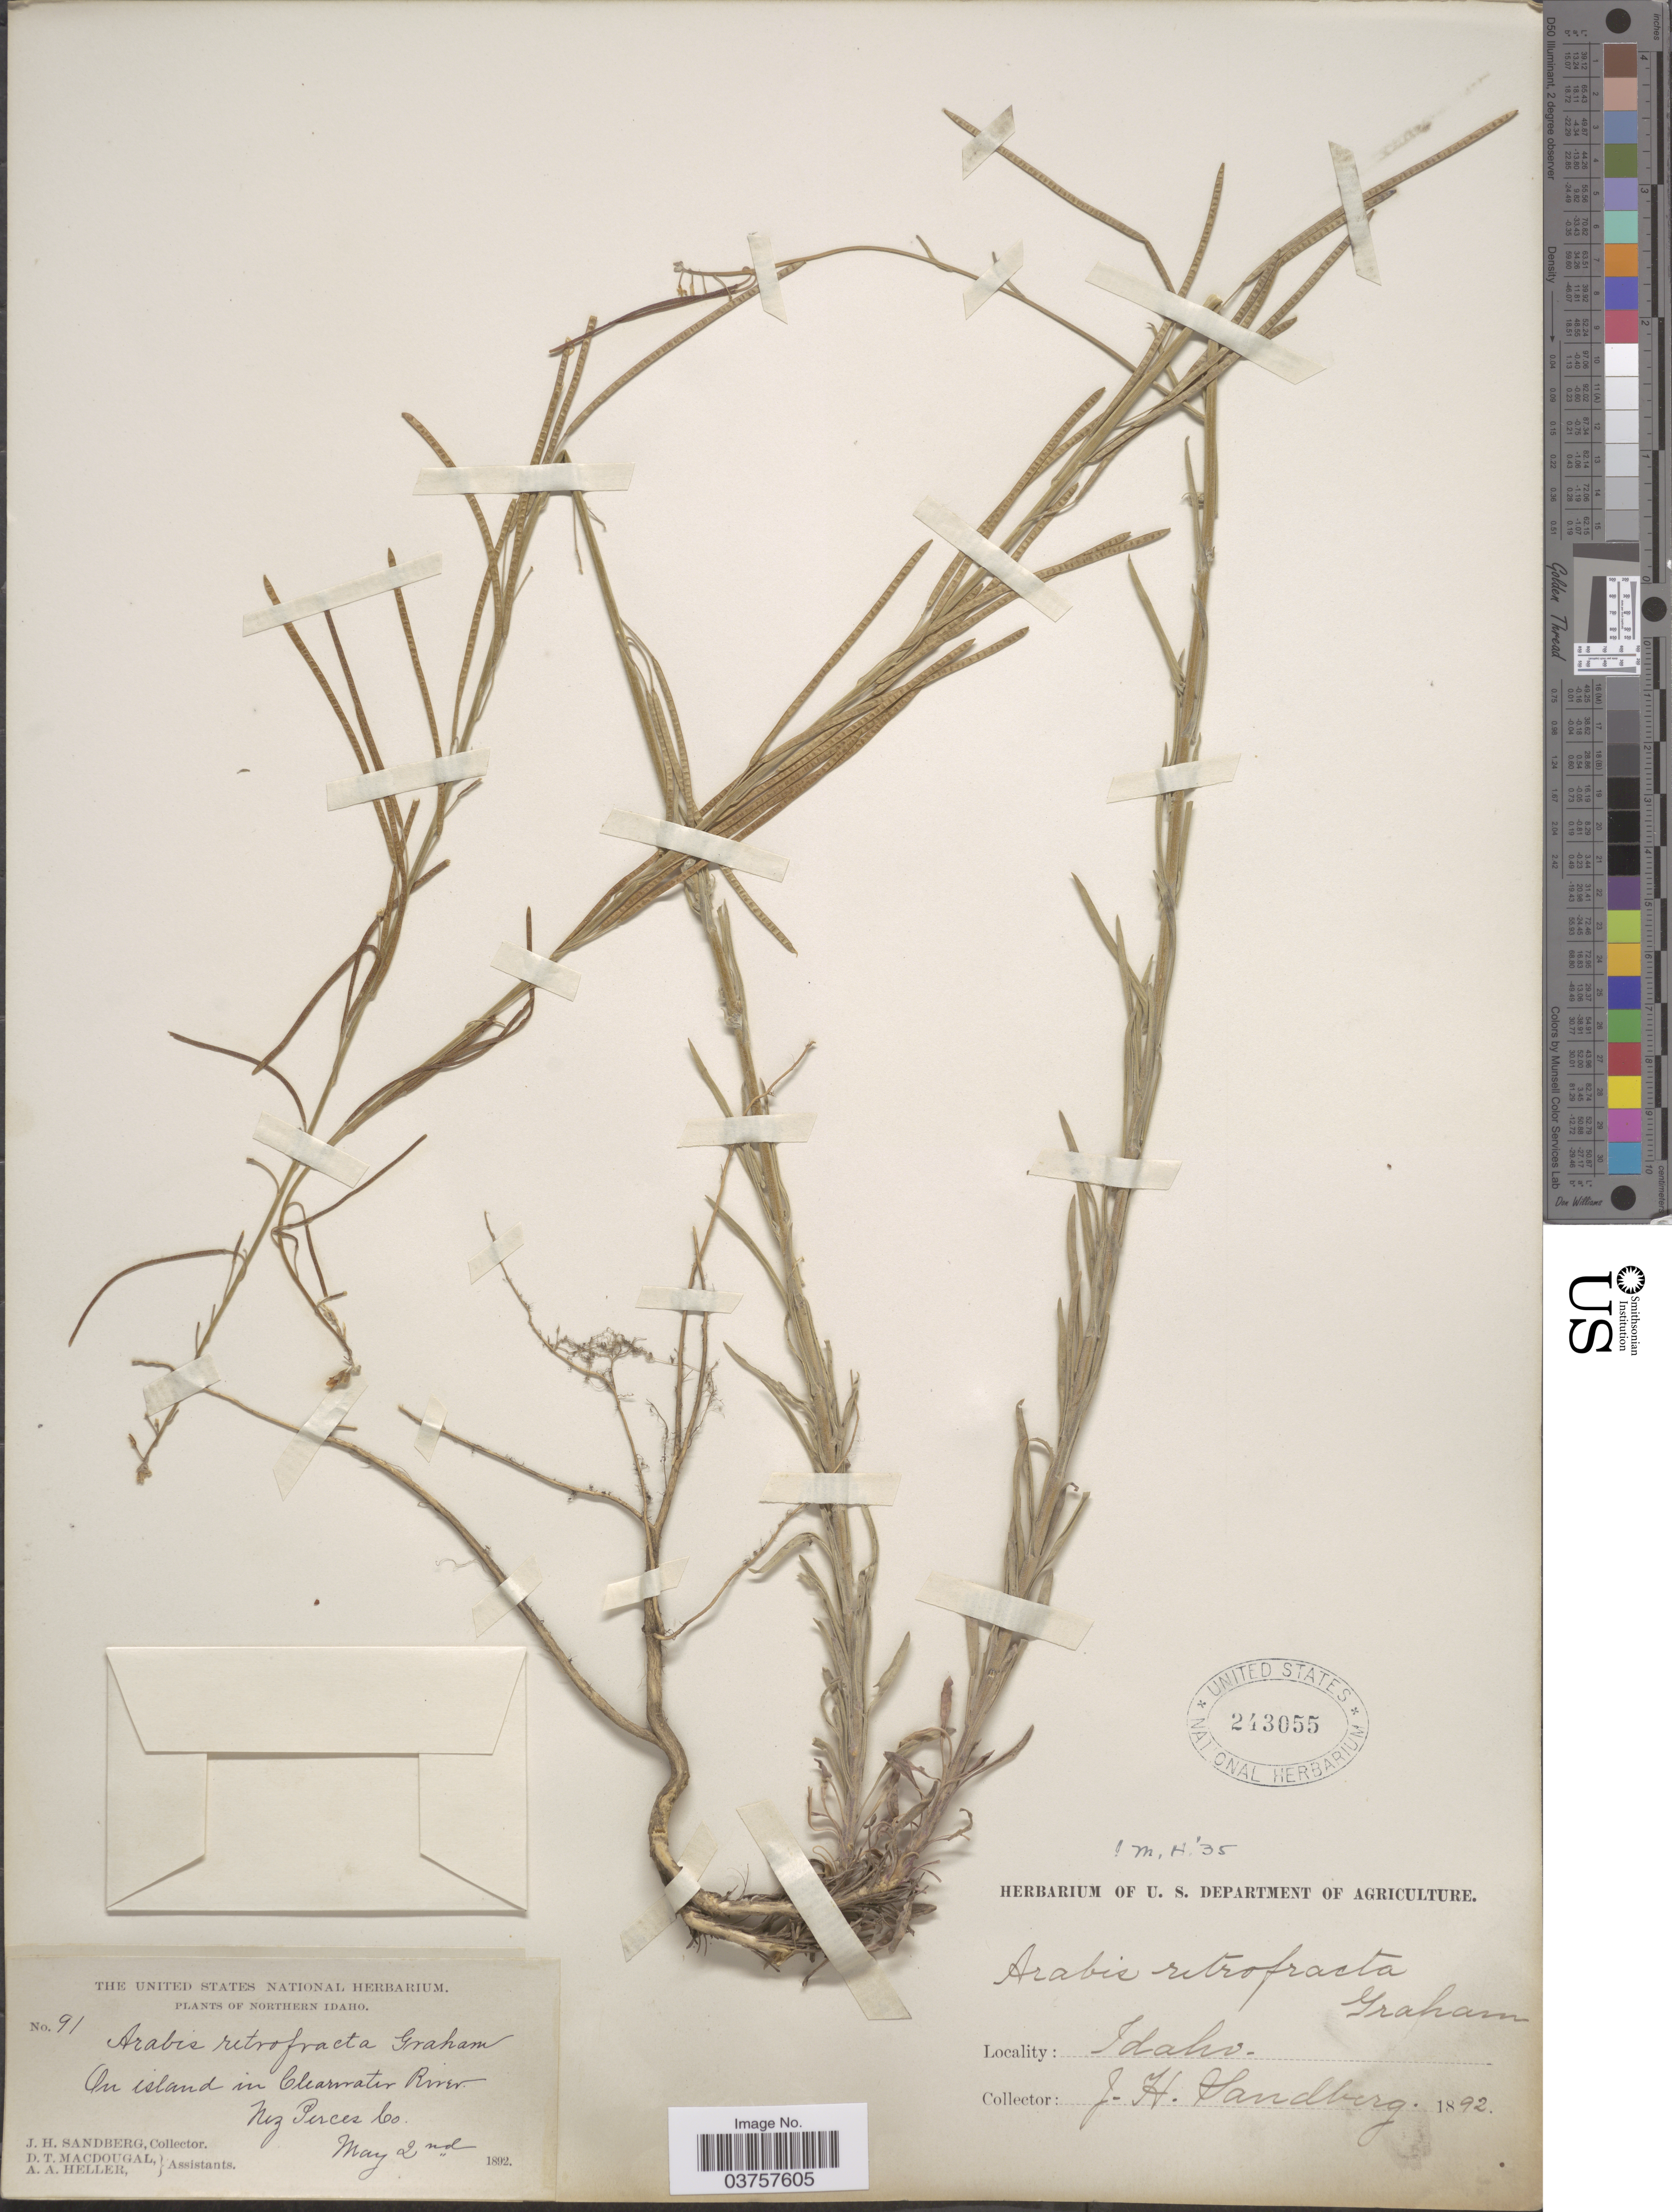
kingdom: Plantae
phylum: Tracheophyta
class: Magnoliopsida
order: Brassicales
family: Brassicaceae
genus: Arabis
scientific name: Arabis holboellii var. retrofracta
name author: Rydb.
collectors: J. H. Sandberg, D. T. MacDougal & A. A. Heller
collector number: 91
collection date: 1892-05-02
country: United States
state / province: Idaho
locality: Northern Idaho. On island in Clearwater River. Nez Perces Co.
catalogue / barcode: US 243055